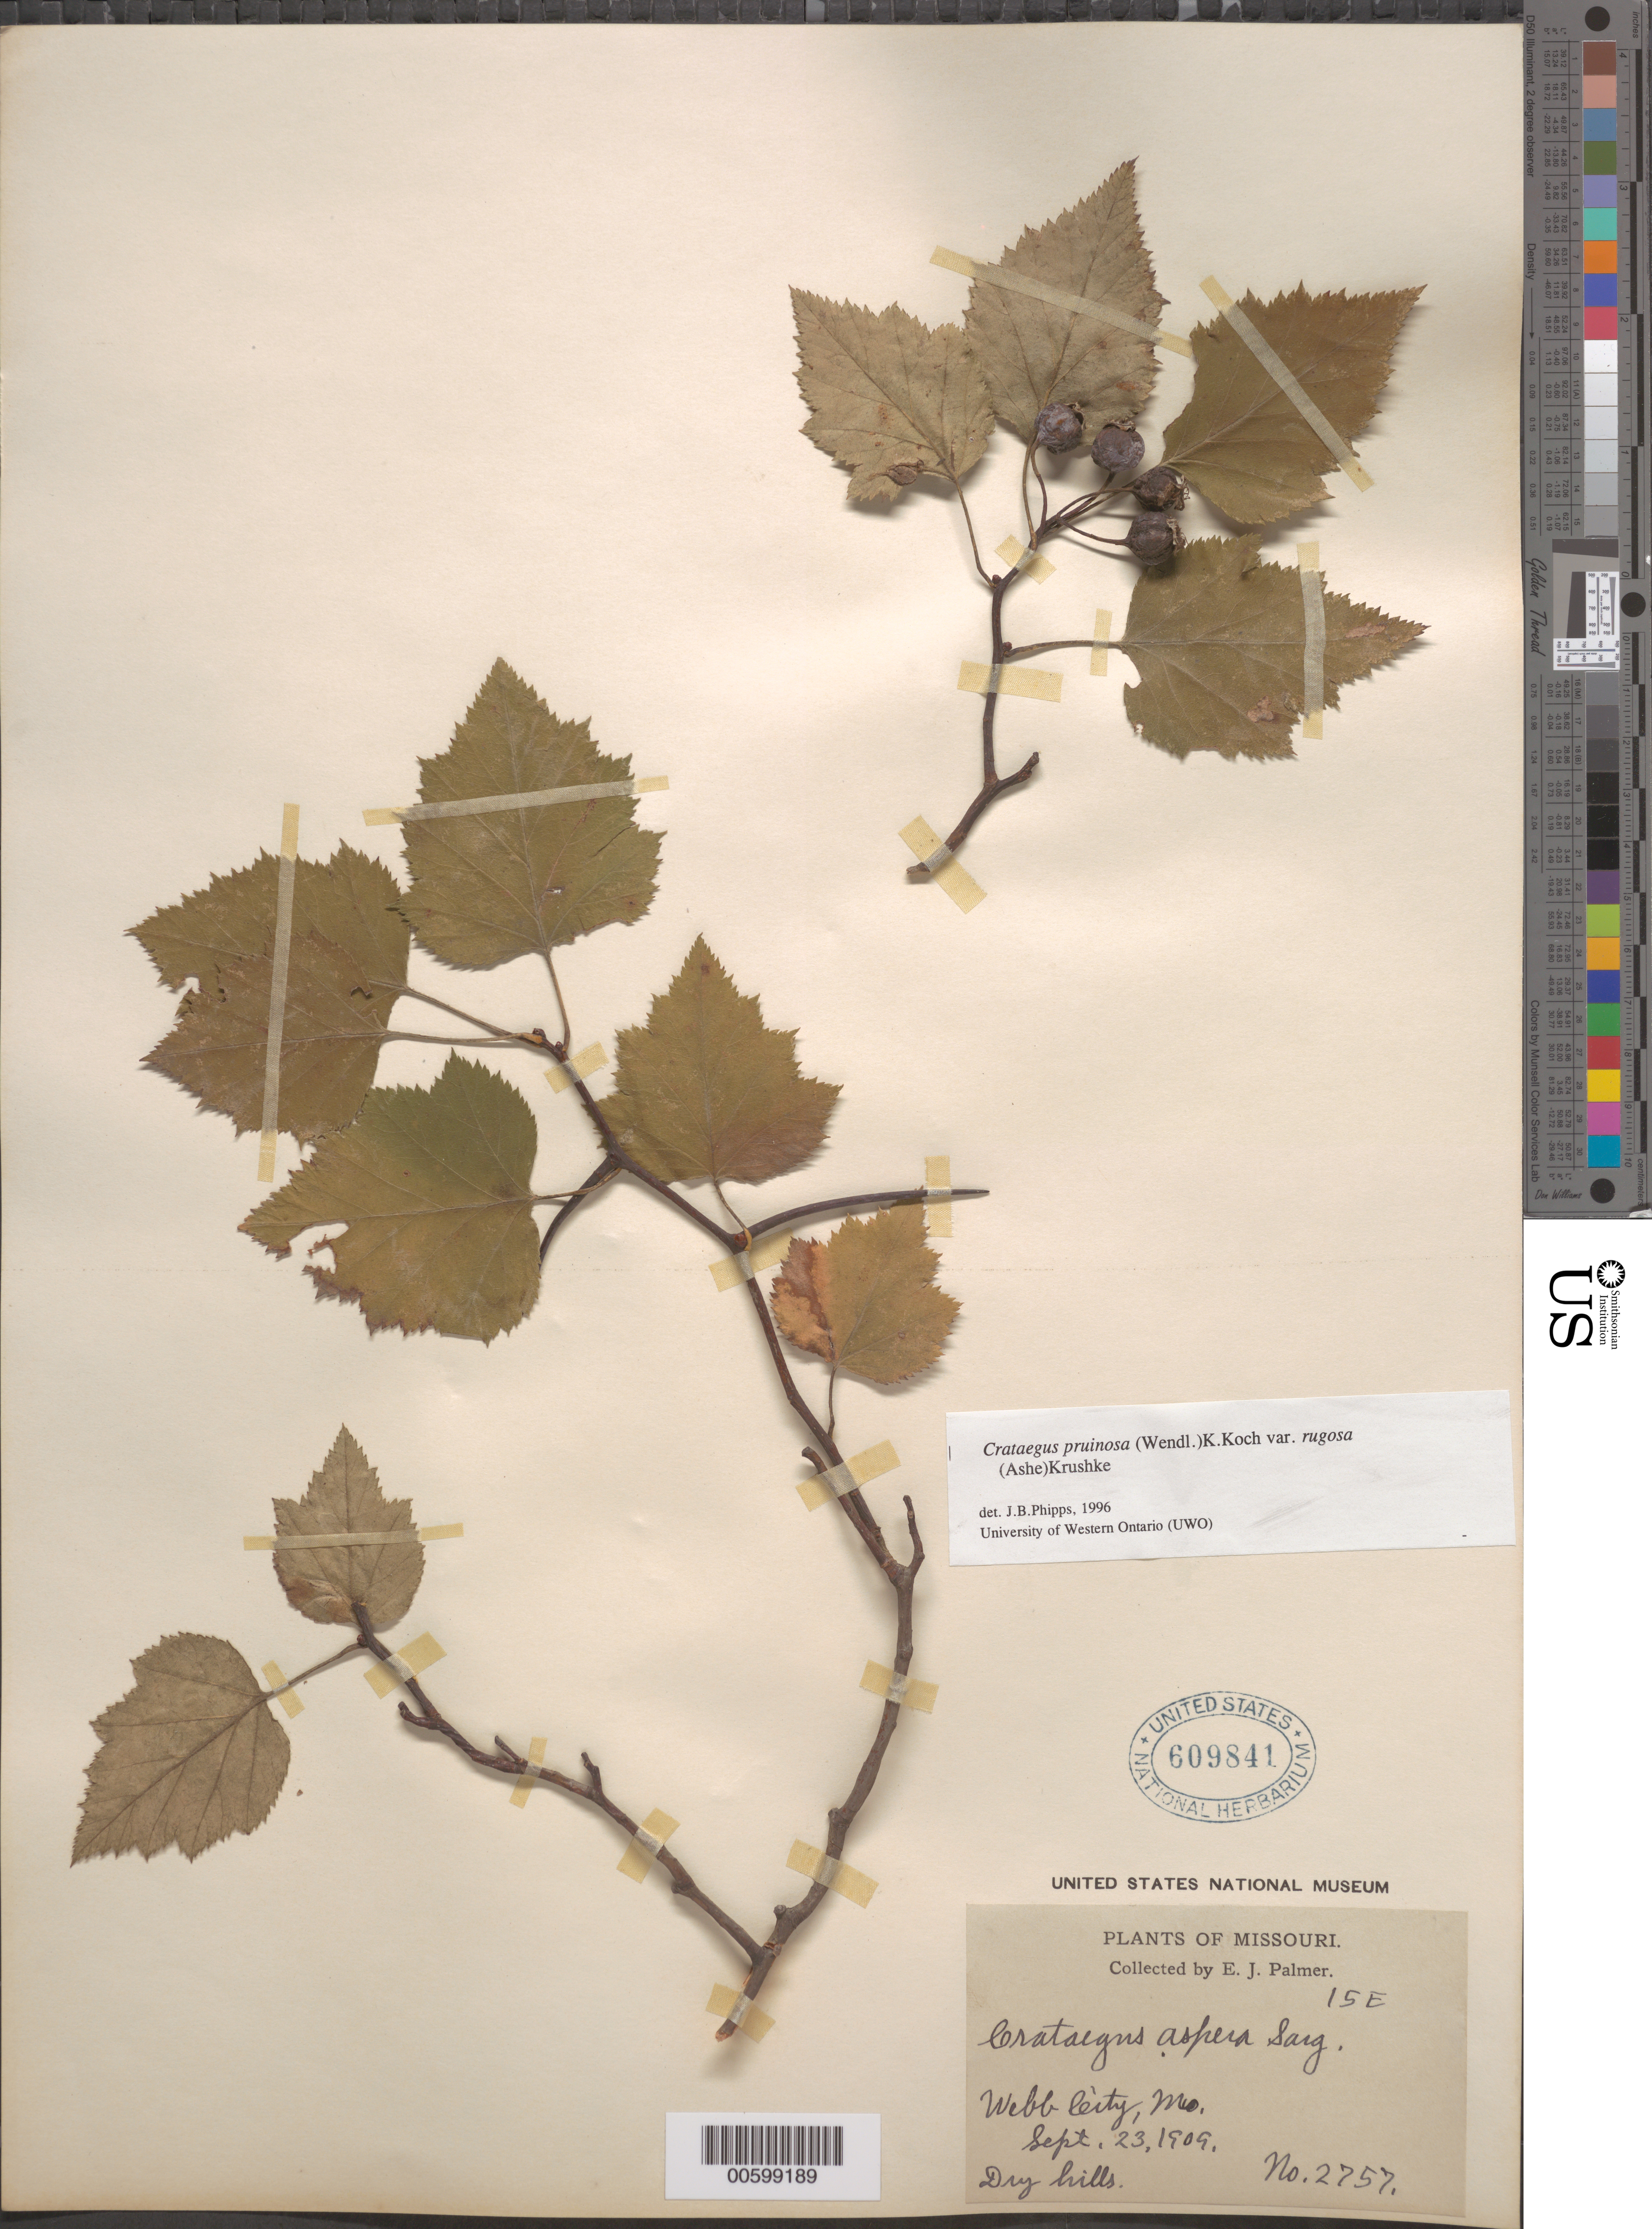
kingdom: Plantae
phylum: Tracheophyta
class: Magnoliopsida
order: Rosales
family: Rosaceae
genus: Crataegus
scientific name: Crataegus pruinosa var. rugosa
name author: (Ashe) Kruschke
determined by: Phipps, James B., (UWO), University of Western Ontario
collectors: E. J. Palmer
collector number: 2757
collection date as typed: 23 Sep 1909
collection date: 1909-09-23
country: United States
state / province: Missouri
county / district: Jasper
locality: Webb City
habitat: Dry hills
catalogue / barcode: US 609841